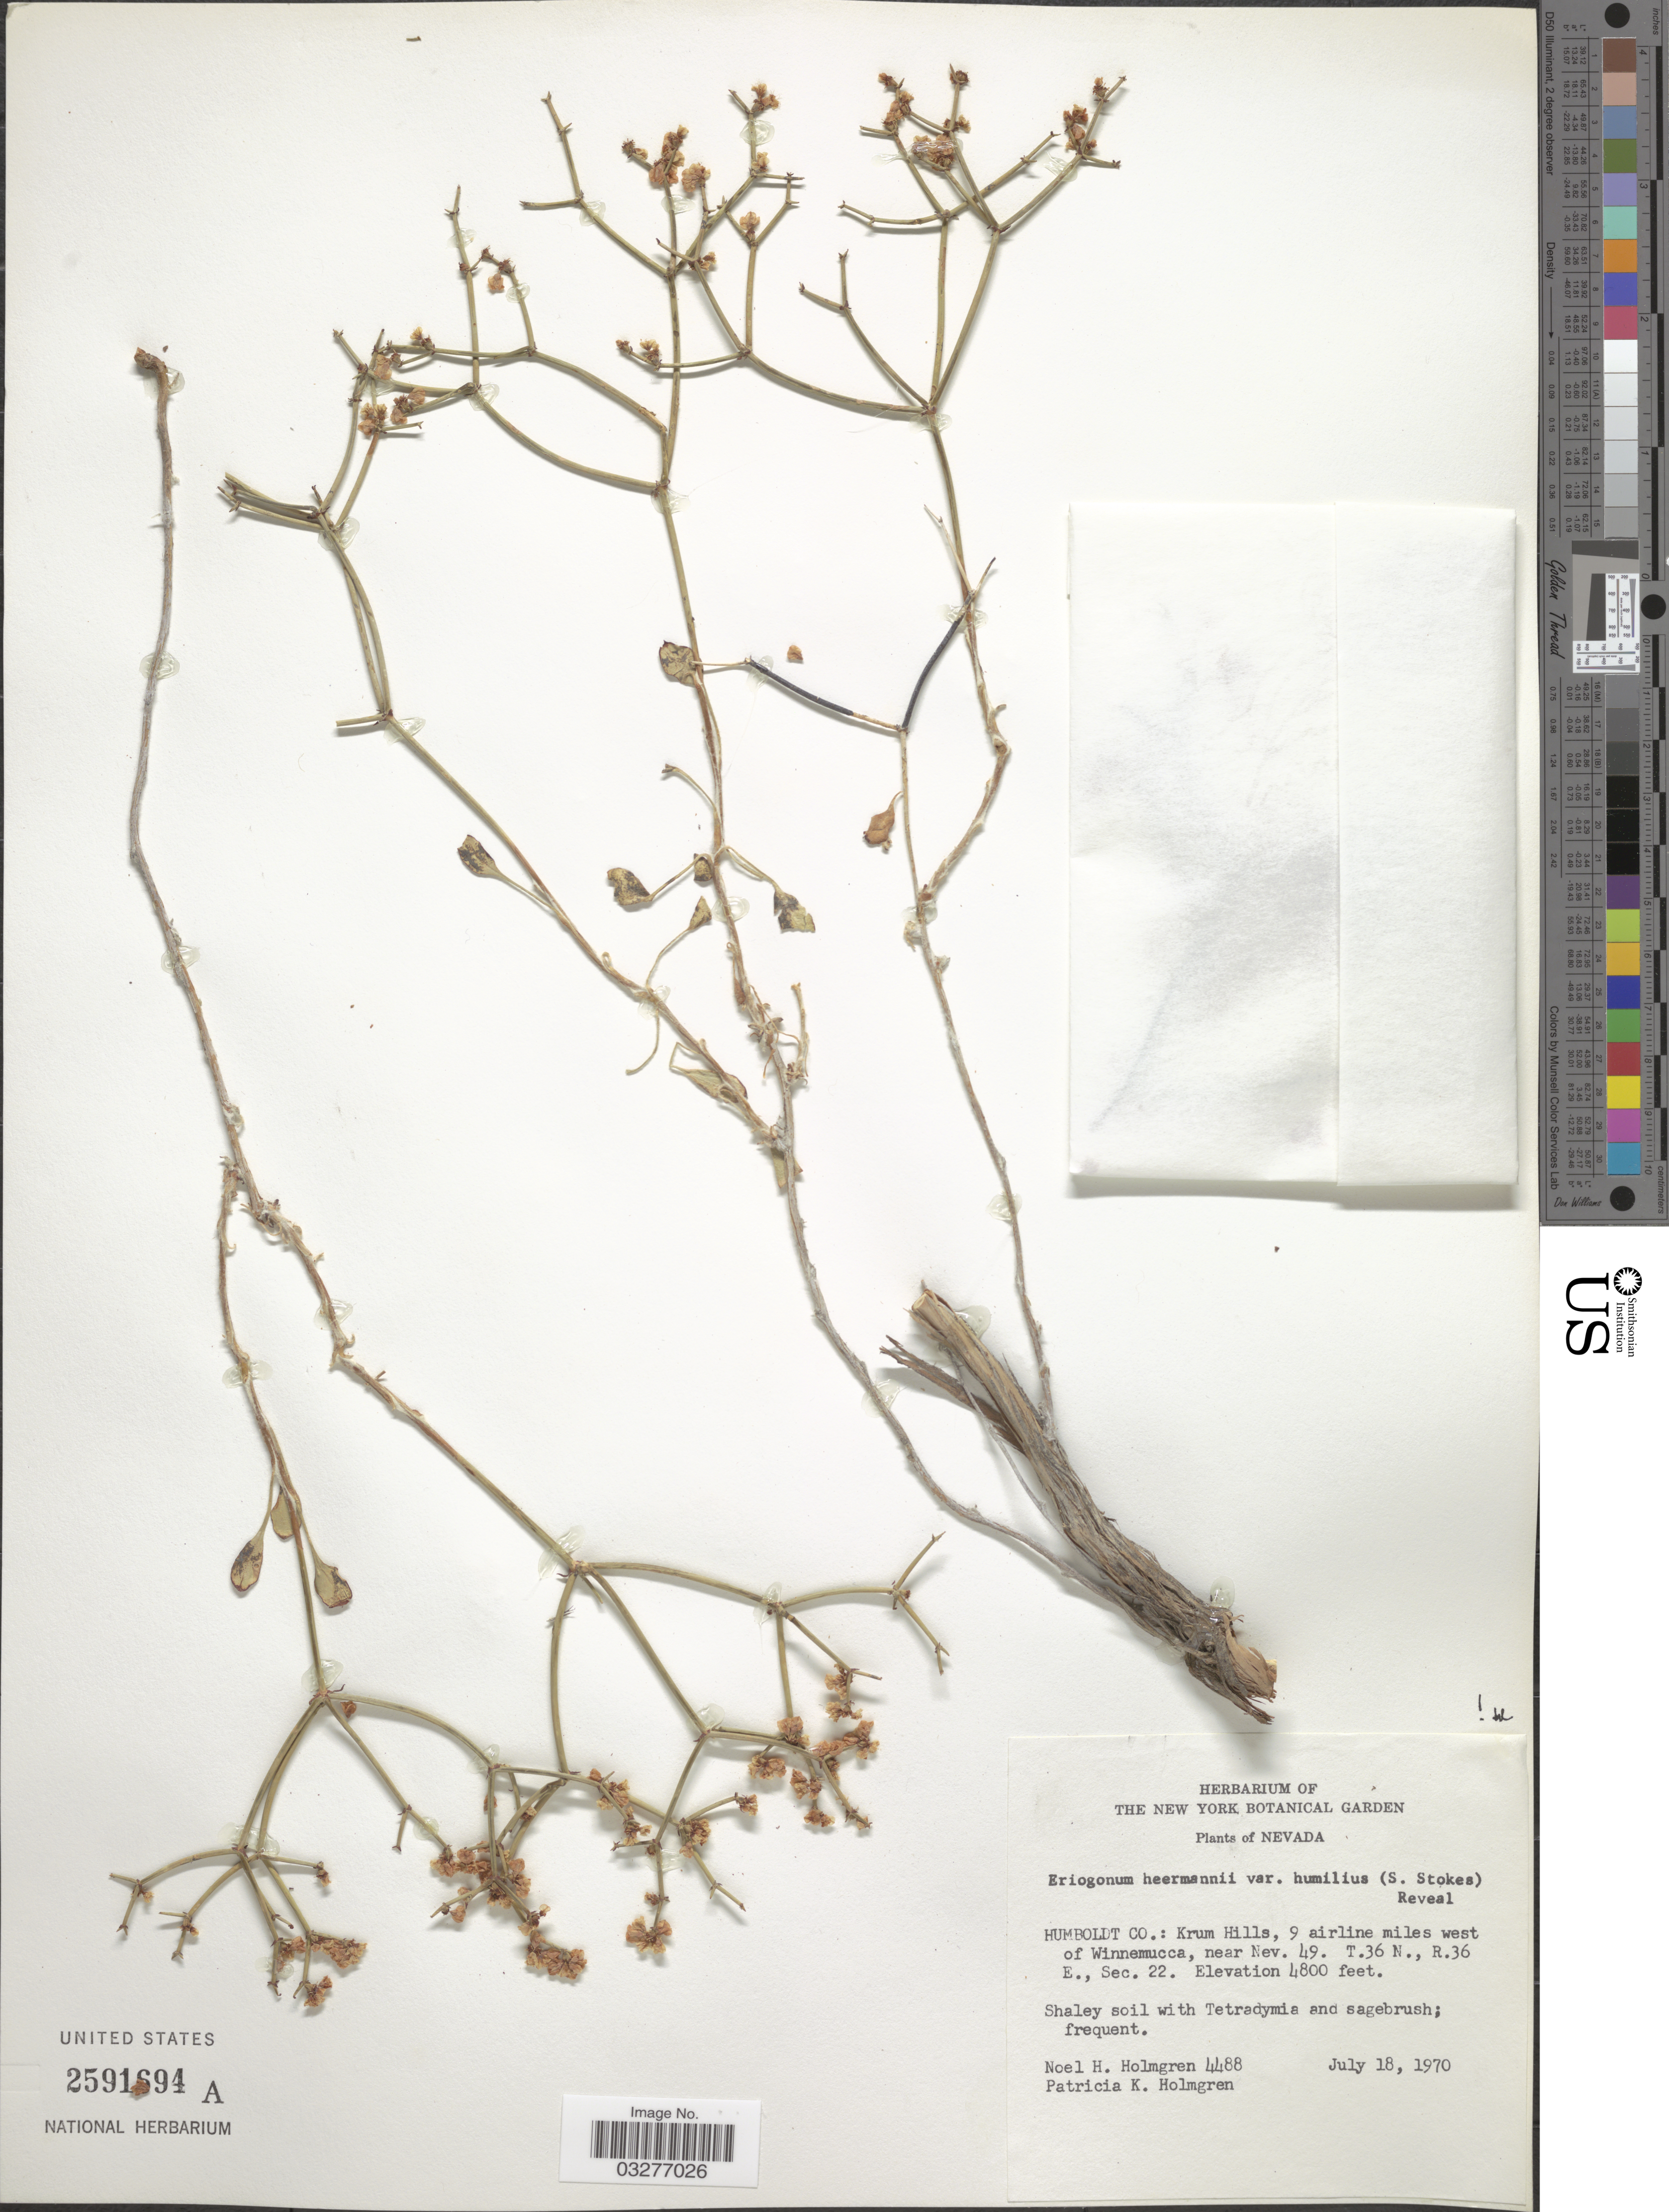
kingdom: Plantae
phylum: Tracheophyta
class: Magnoliopsida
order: Caryophyllales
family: Polygonaceae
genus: Eriogonum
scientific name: Eriogonum heermannii var. humilius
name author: (S. Stokes) Reveal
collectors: N. H. Holmgren & P. K. Holmgren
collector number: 4488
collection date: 1970-07-18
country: United States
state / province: Nevada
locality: Humboldt Co.: Krum Hills, 9 airline miles west of Winnemucca, near Nev. 49. T.36 N., R.36 E., Sec. 22.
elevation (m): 1463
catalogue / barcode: US 2591694A